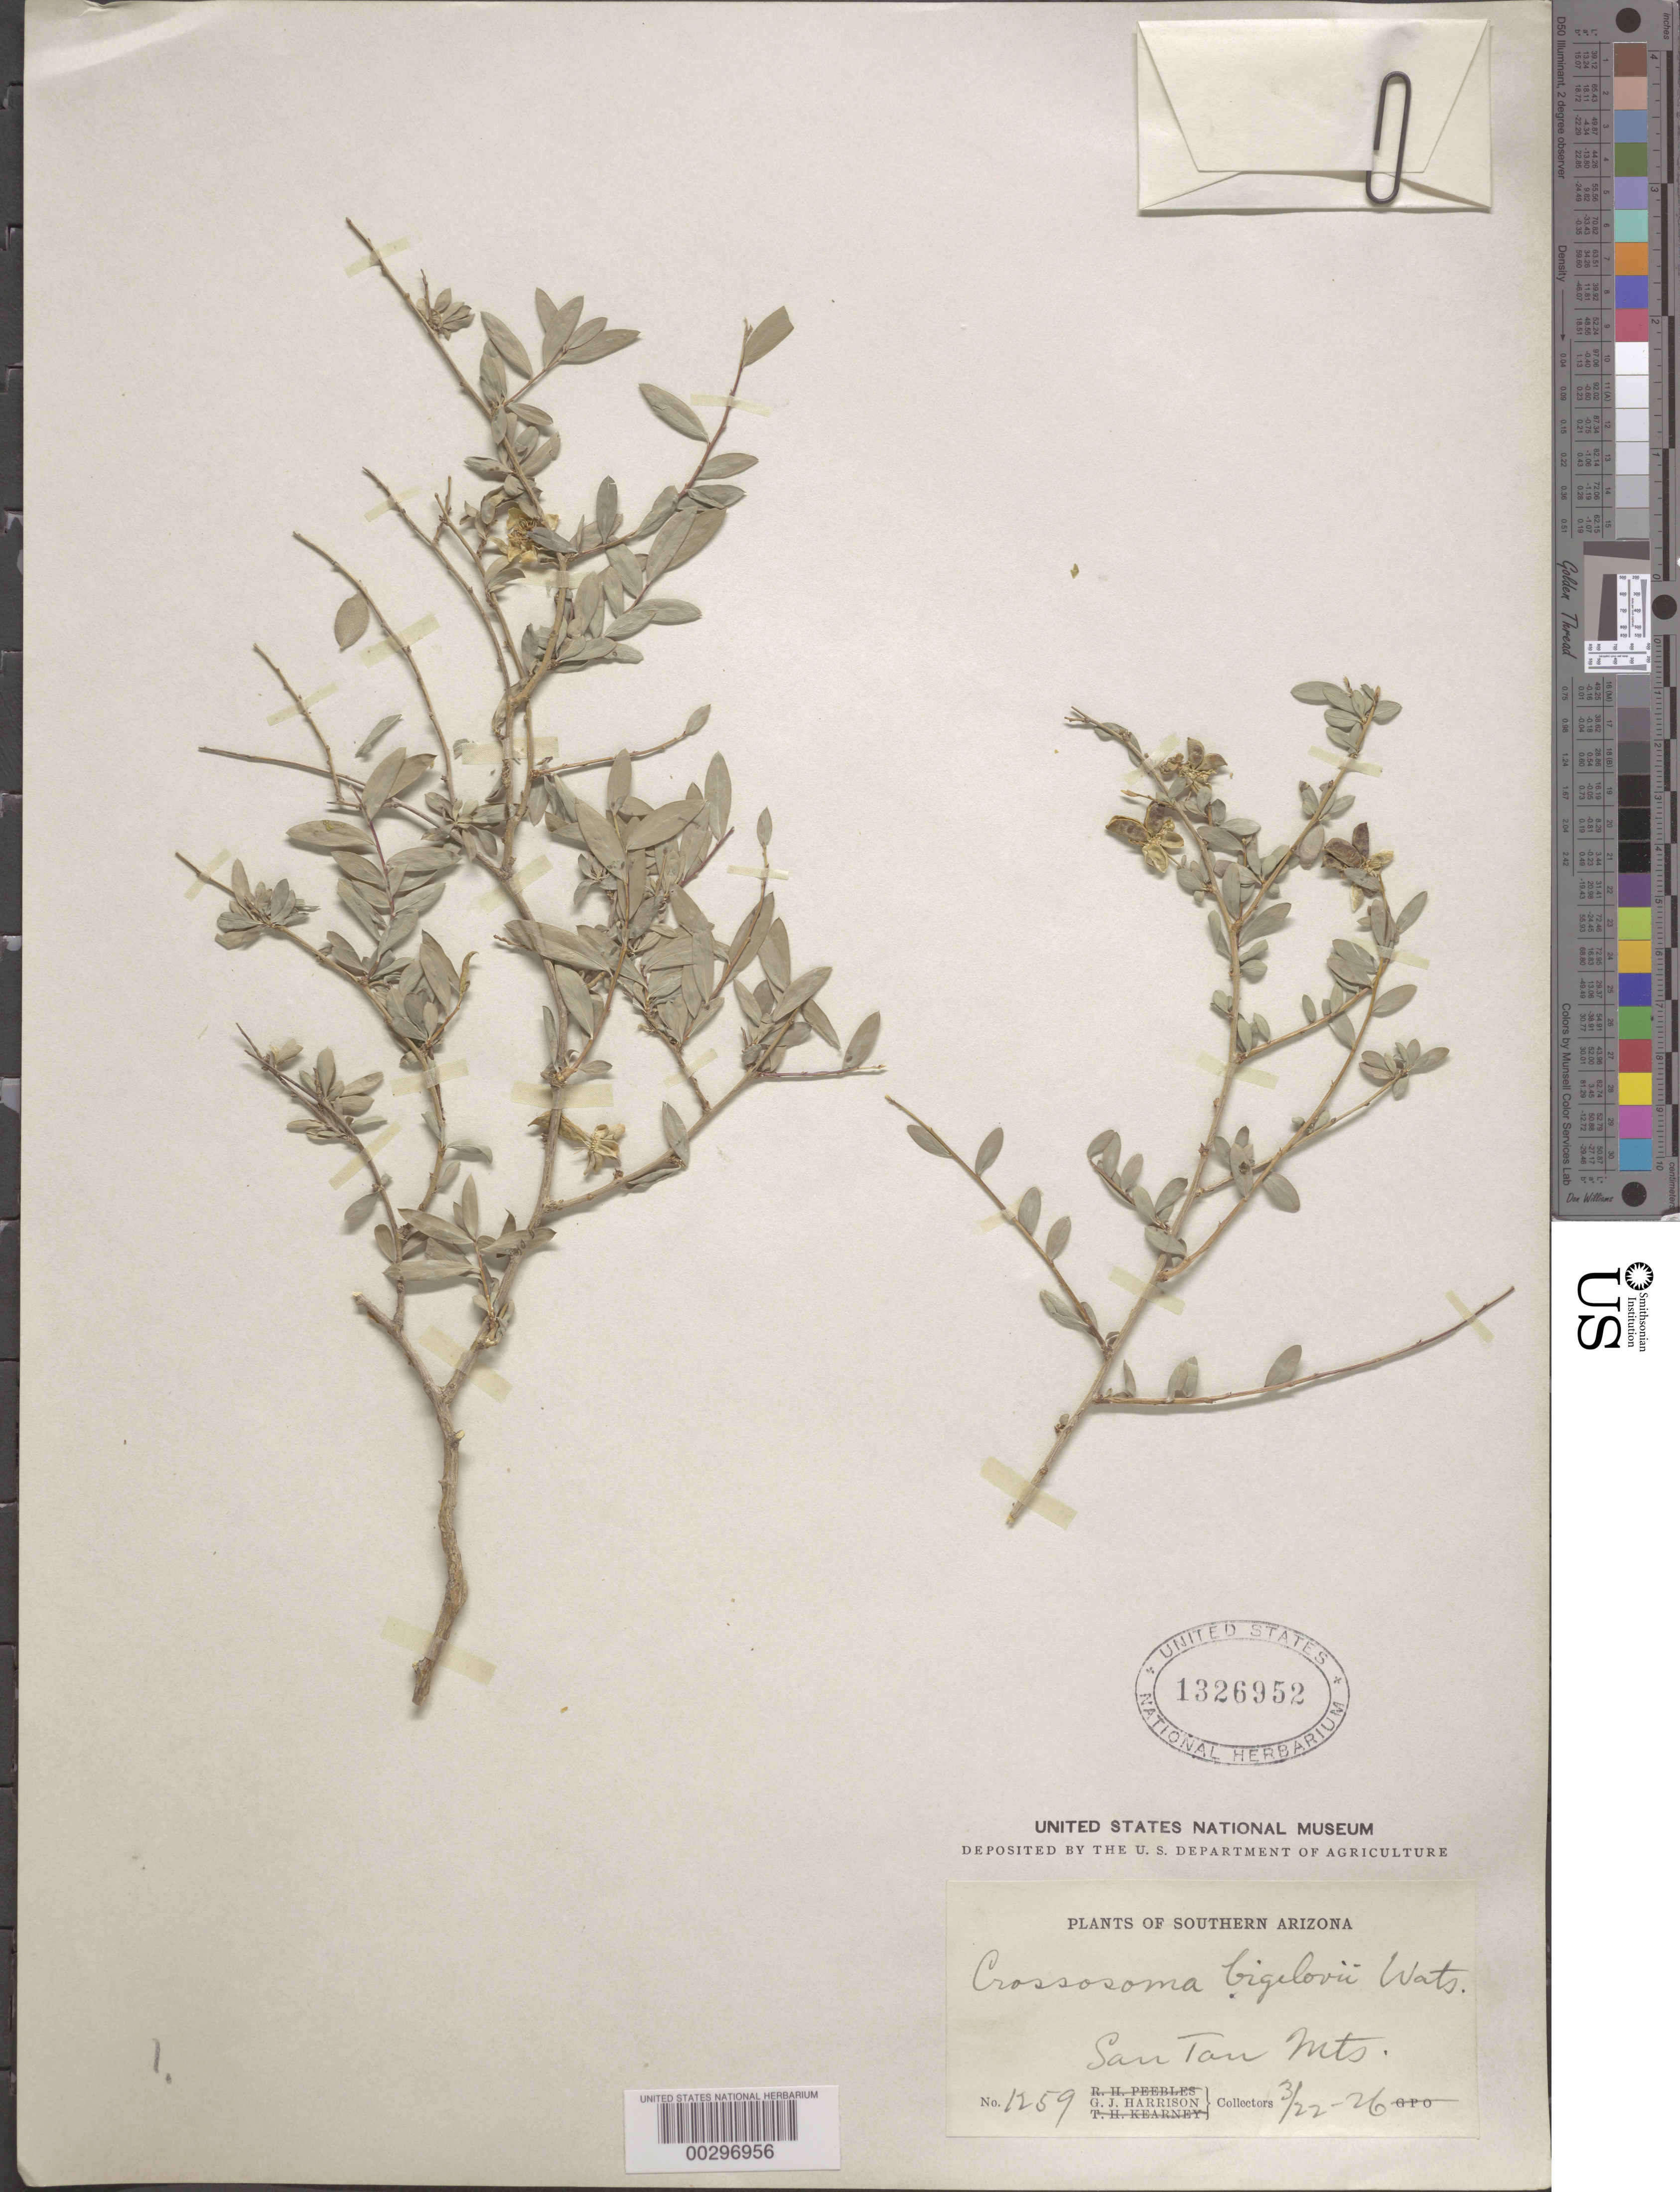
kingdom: Plantae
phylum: Tracheophyta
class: Magnoliopsida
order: Crossosomatales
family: Crossosomataceae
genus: Crossosoma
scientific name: Crossosoma bigelovii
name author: S. Watson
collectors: G. J. Harrison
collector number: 1259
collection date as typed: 22 Mar 1926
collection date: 1926-03-22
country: United States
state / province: Arizona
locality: San tan mts.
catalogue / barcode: US 1326952